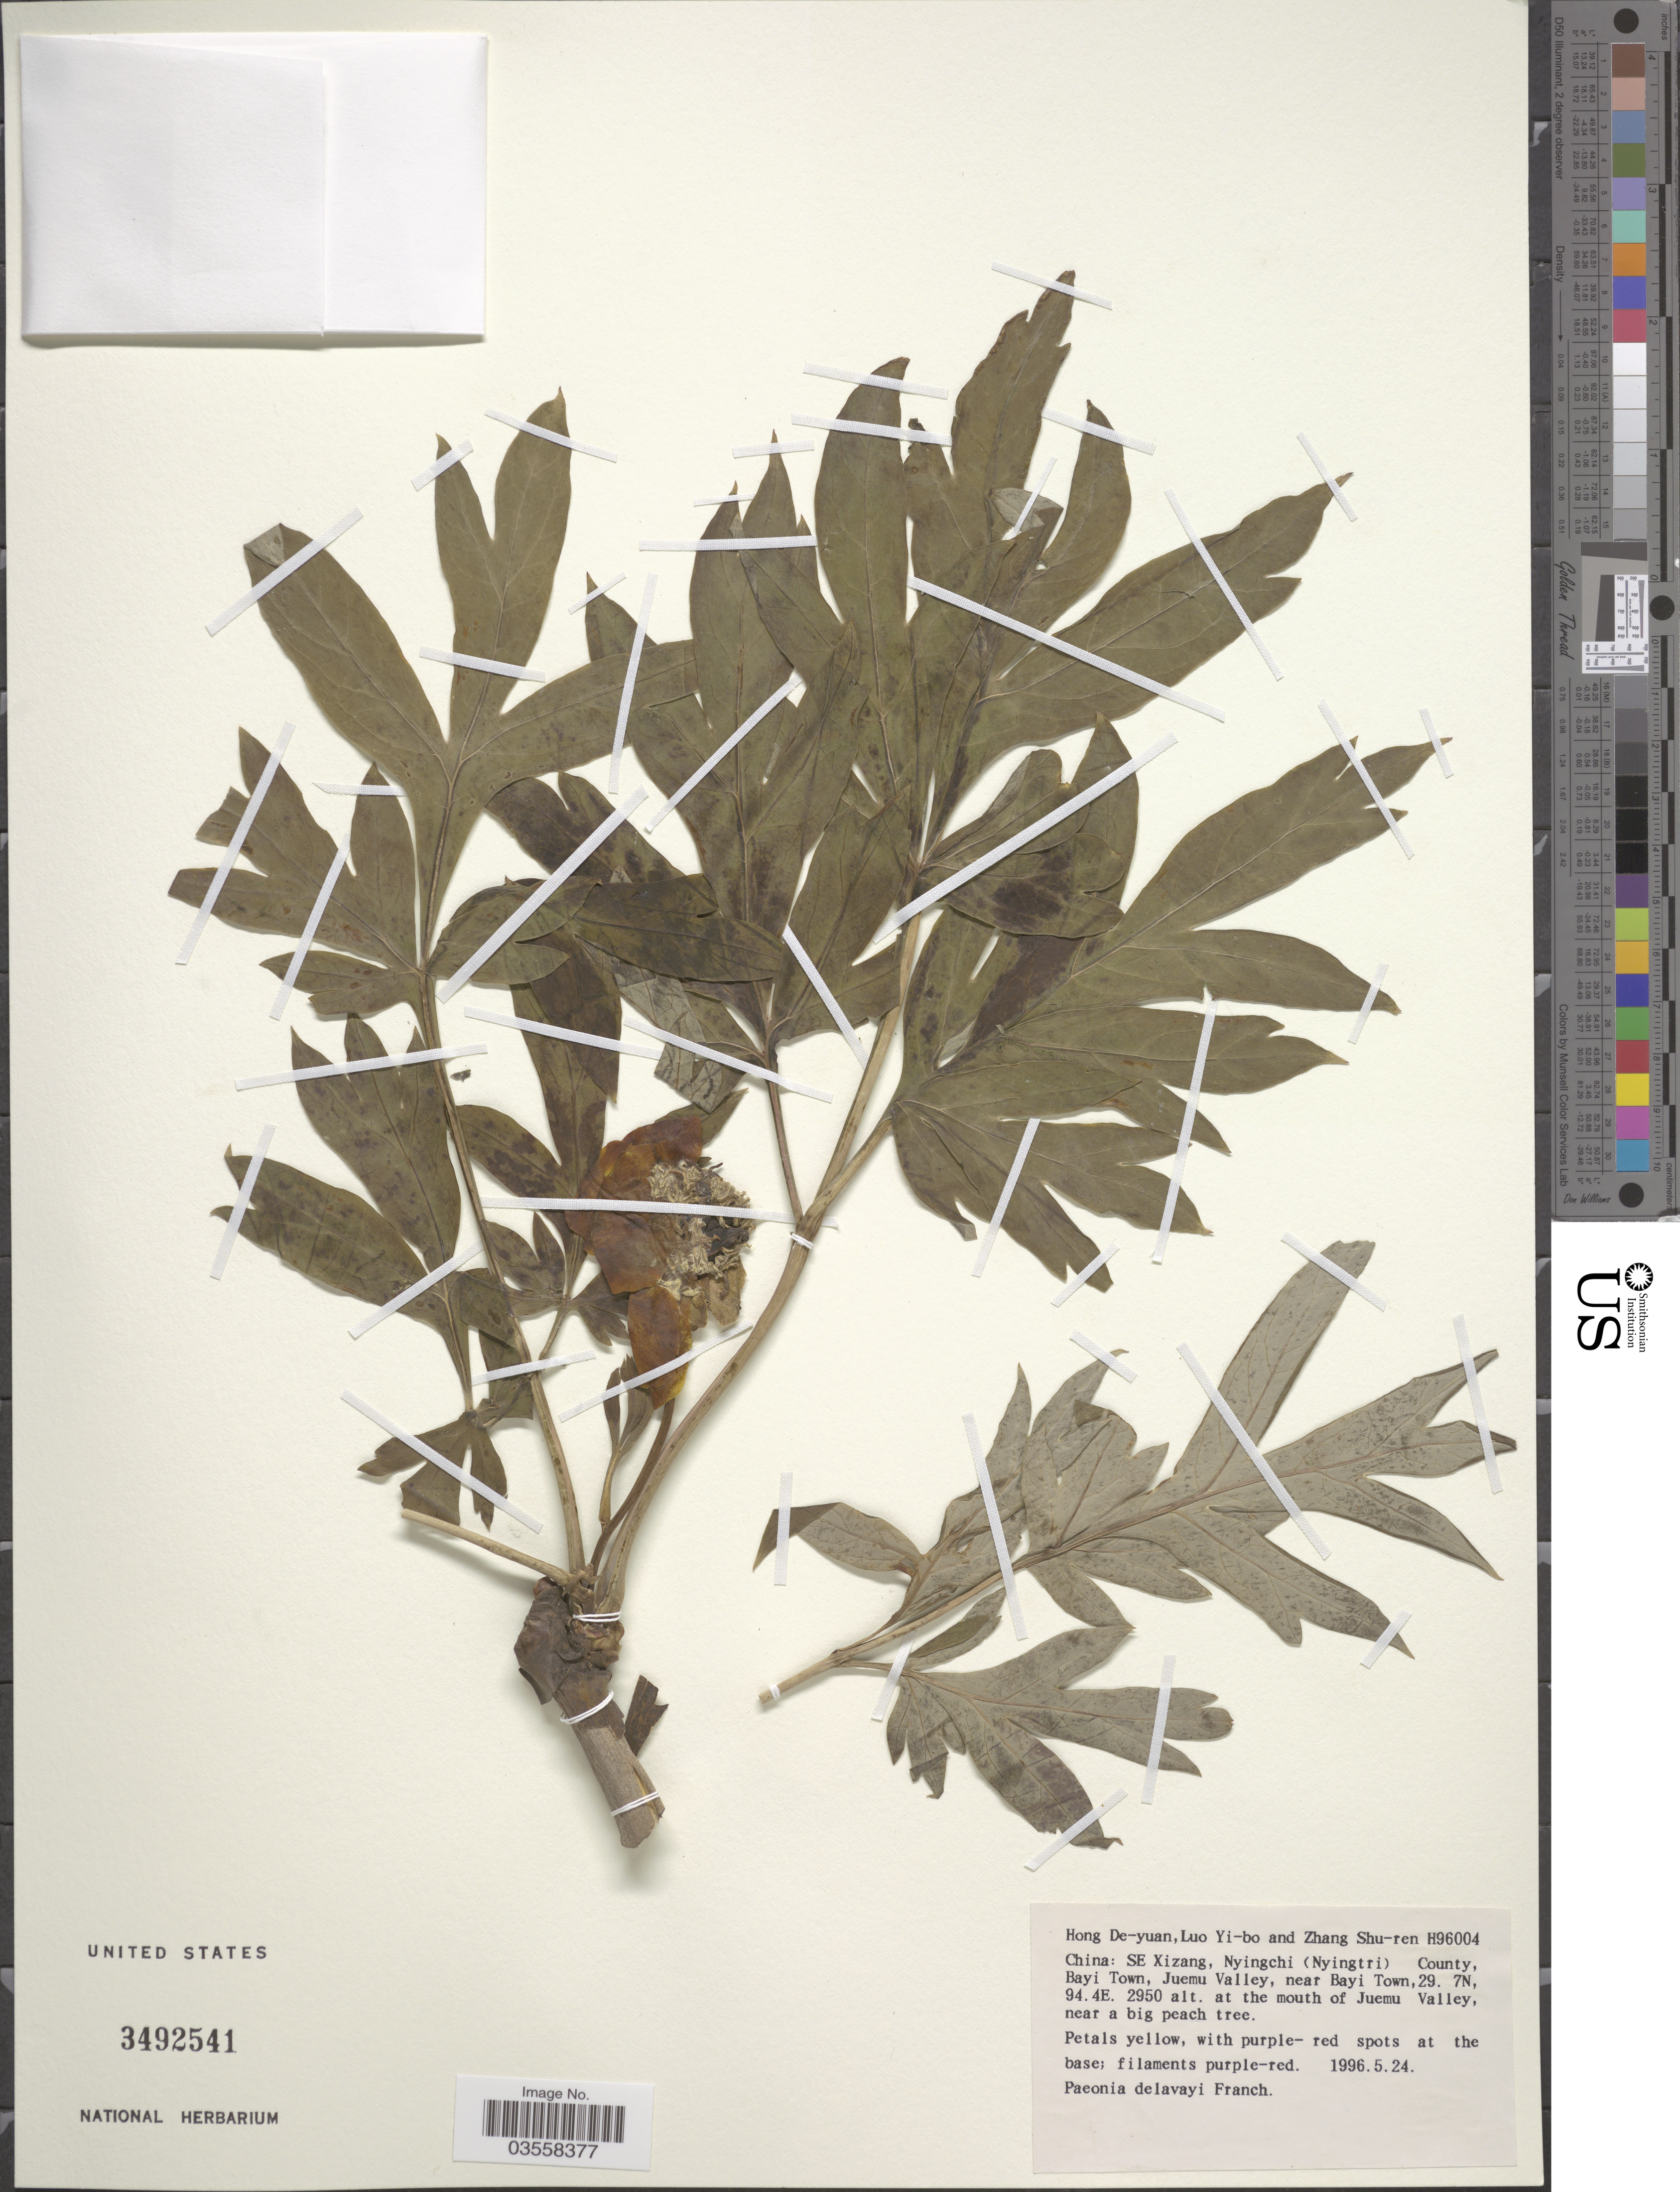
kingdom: Plantae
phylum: Tracheophyta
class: Magnoliopsida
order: Saxifragales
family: Paeoniaceae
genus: Paeonia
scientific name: Paeonia delavayi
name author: Franch.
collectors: D.-Y. Hong, Y. Luo & S. R. Zhang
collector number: H96004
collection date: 1996-05-24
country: China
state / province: Xizang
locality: SE Xizang, Nyingchi (Nyingtri) County, Bayi Town, Juemu Valley, near Bayi Town. At the mouth of Juemu Valley, near a big peach tree.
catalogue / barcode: US 3492541